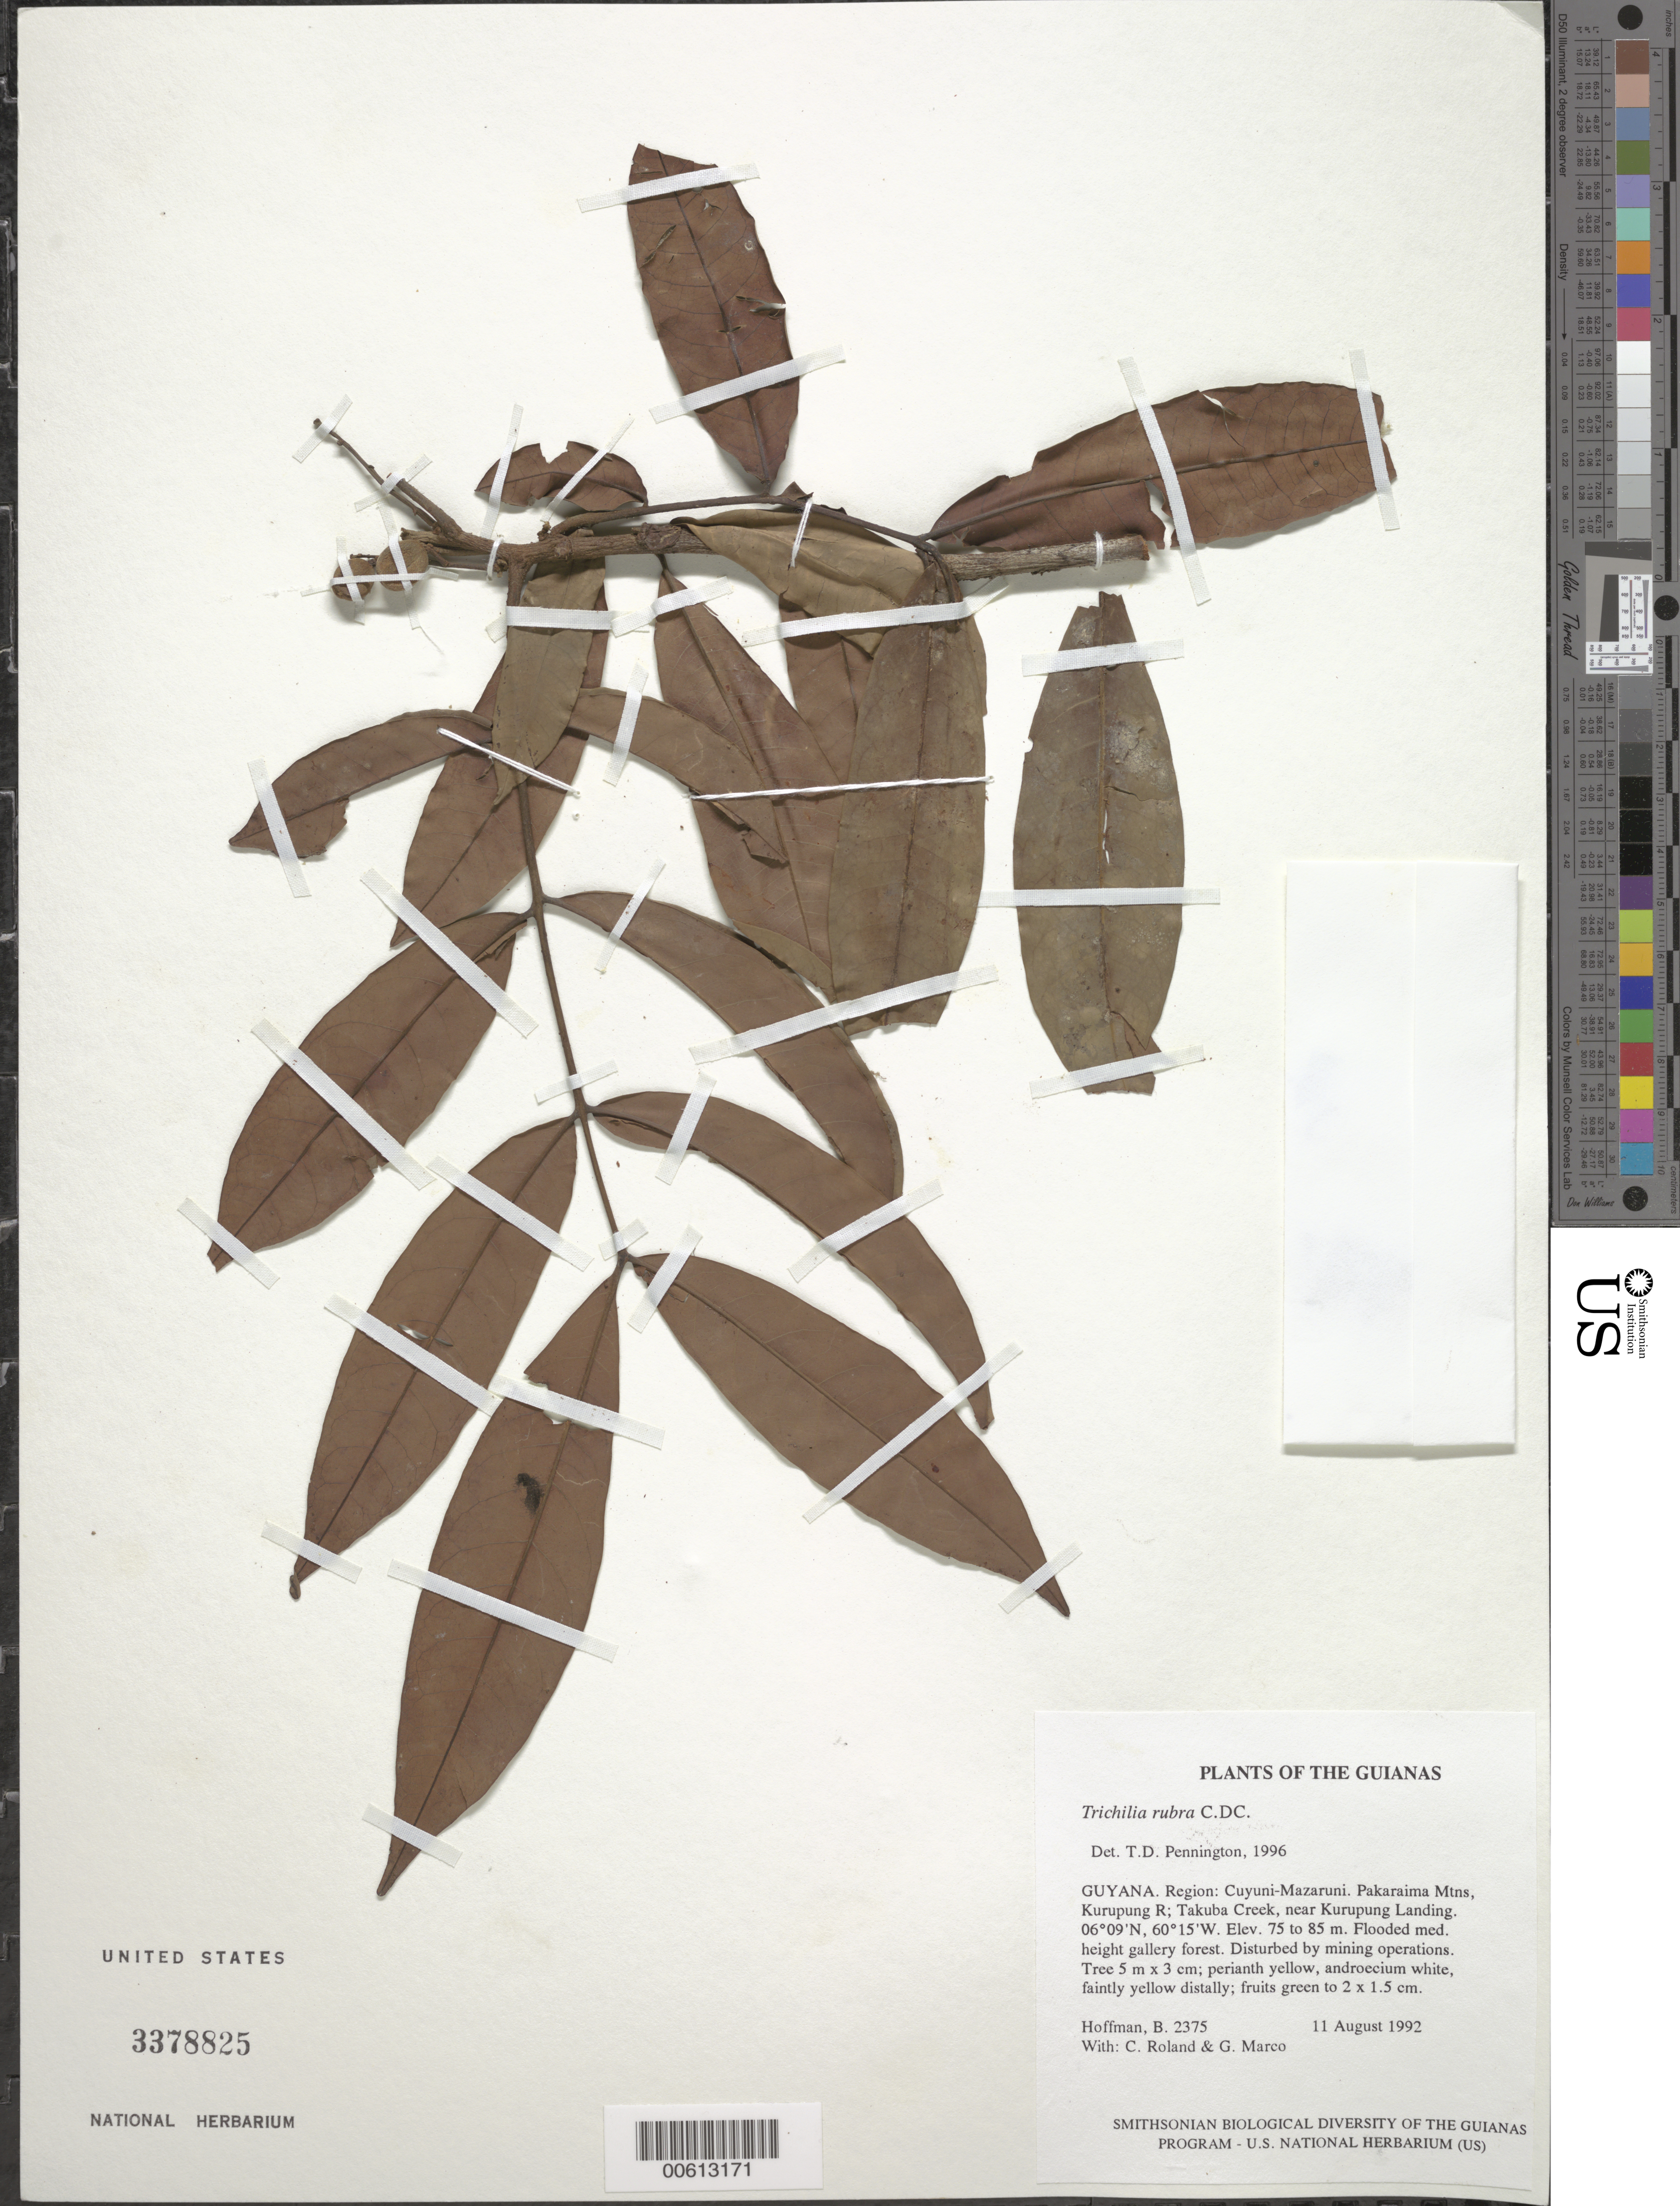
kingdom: Plantae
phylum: Tracheophyta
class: Magnoliopsida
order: Sapindales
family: Meliaceae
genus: Trichilia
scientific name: Trichilia rubra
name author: C. DC.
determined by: Pennington, T. D., (K)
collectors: B. Hoffman, C. Roland & G. Marco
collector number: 2375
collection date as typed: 11 August 1992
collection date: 1992-08-11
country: Guyana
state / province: Cuyuni-Mazaruni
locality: Pakaraima Mountains, Kurupung River; Takuba Creek, near Kurupung Landing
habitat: Flooded med. height gallery forest. Disturbed by mining operations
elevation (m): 75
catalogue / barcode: US 3378825